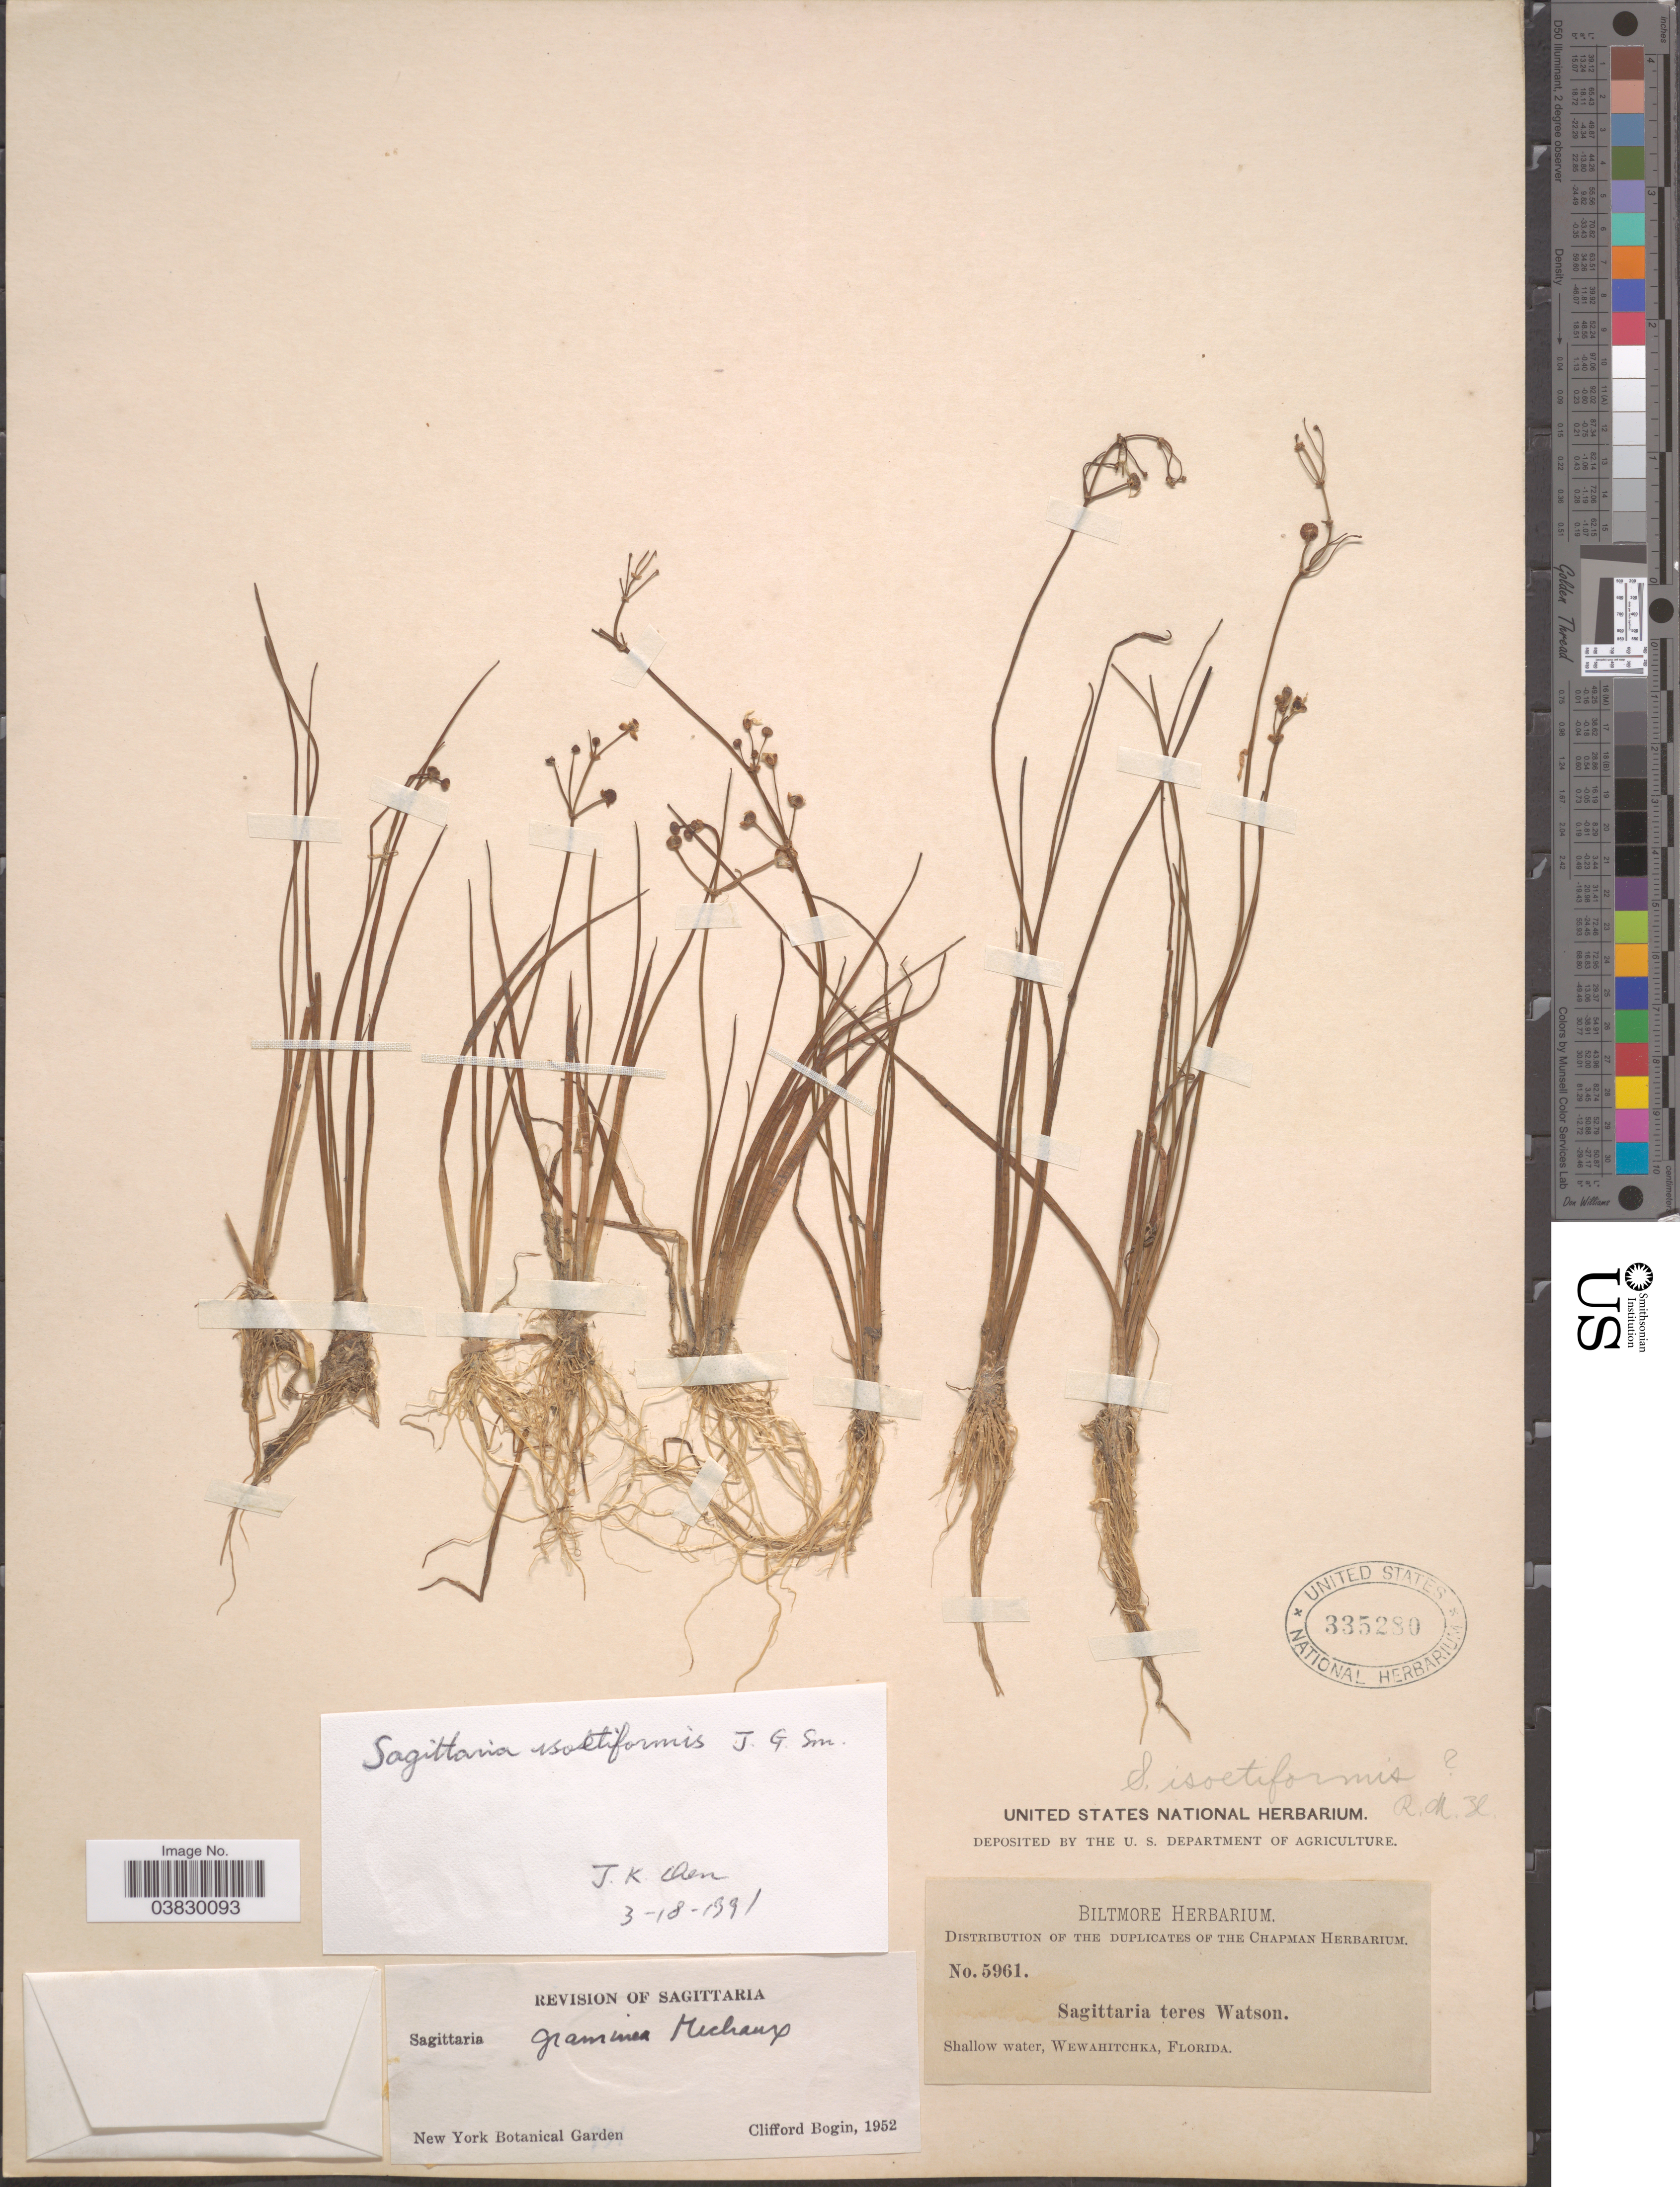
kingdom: Plantae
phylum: Tracheophyta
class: Liliopsida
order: Alismatales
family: Alismataceae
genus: Sagittaria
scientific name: Sagittaria graminea var. graminea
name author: Michx.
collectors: ex herb. Biltmore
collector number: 5961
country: United States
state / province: Florida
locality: Wewahitchka.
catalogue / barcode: US 335280